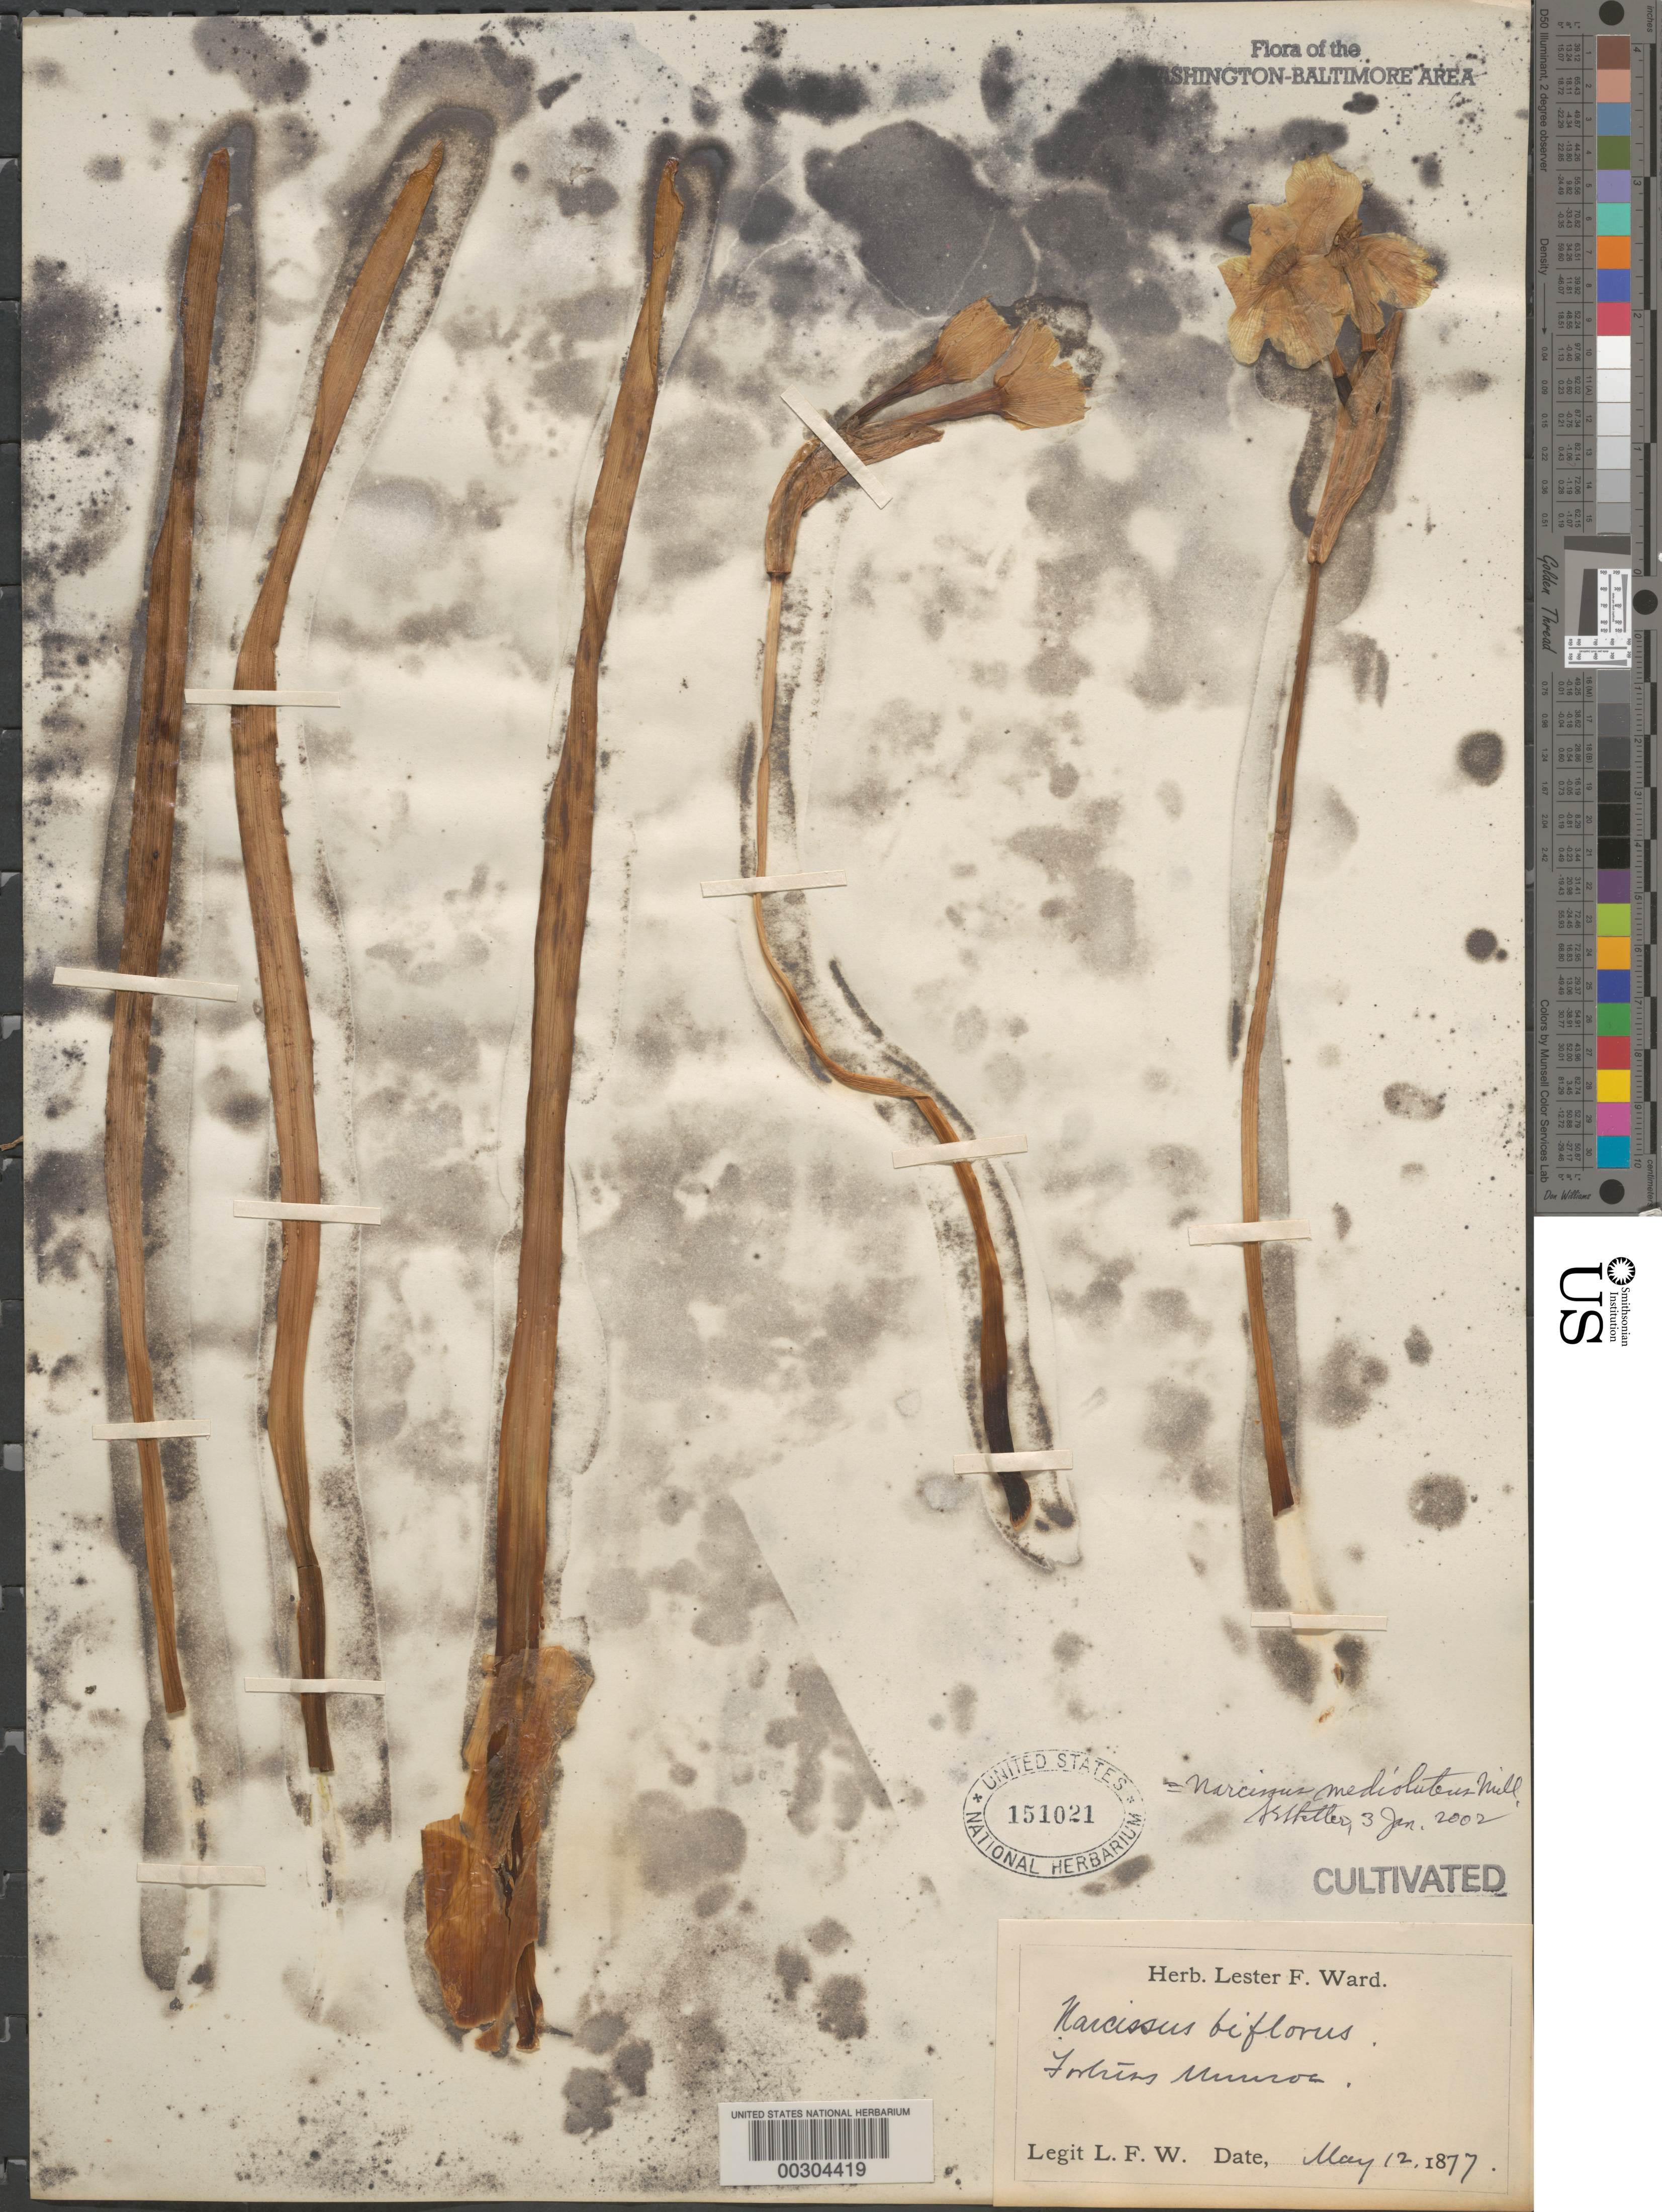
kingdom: Plantae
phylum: Tracheophyta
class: Liliopsida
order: Asparagales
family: Amaryllidaceae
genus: Narcissus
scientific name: Narcissus x medioluteus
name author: Mill.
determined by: Shetler, Stanwyn G., (US), NMNH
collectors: L. F. Ward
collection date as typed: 12 May 1877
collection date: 1877-05-12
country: United States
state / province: District of Columbia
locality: Fort Munroe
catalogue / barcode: US 151021